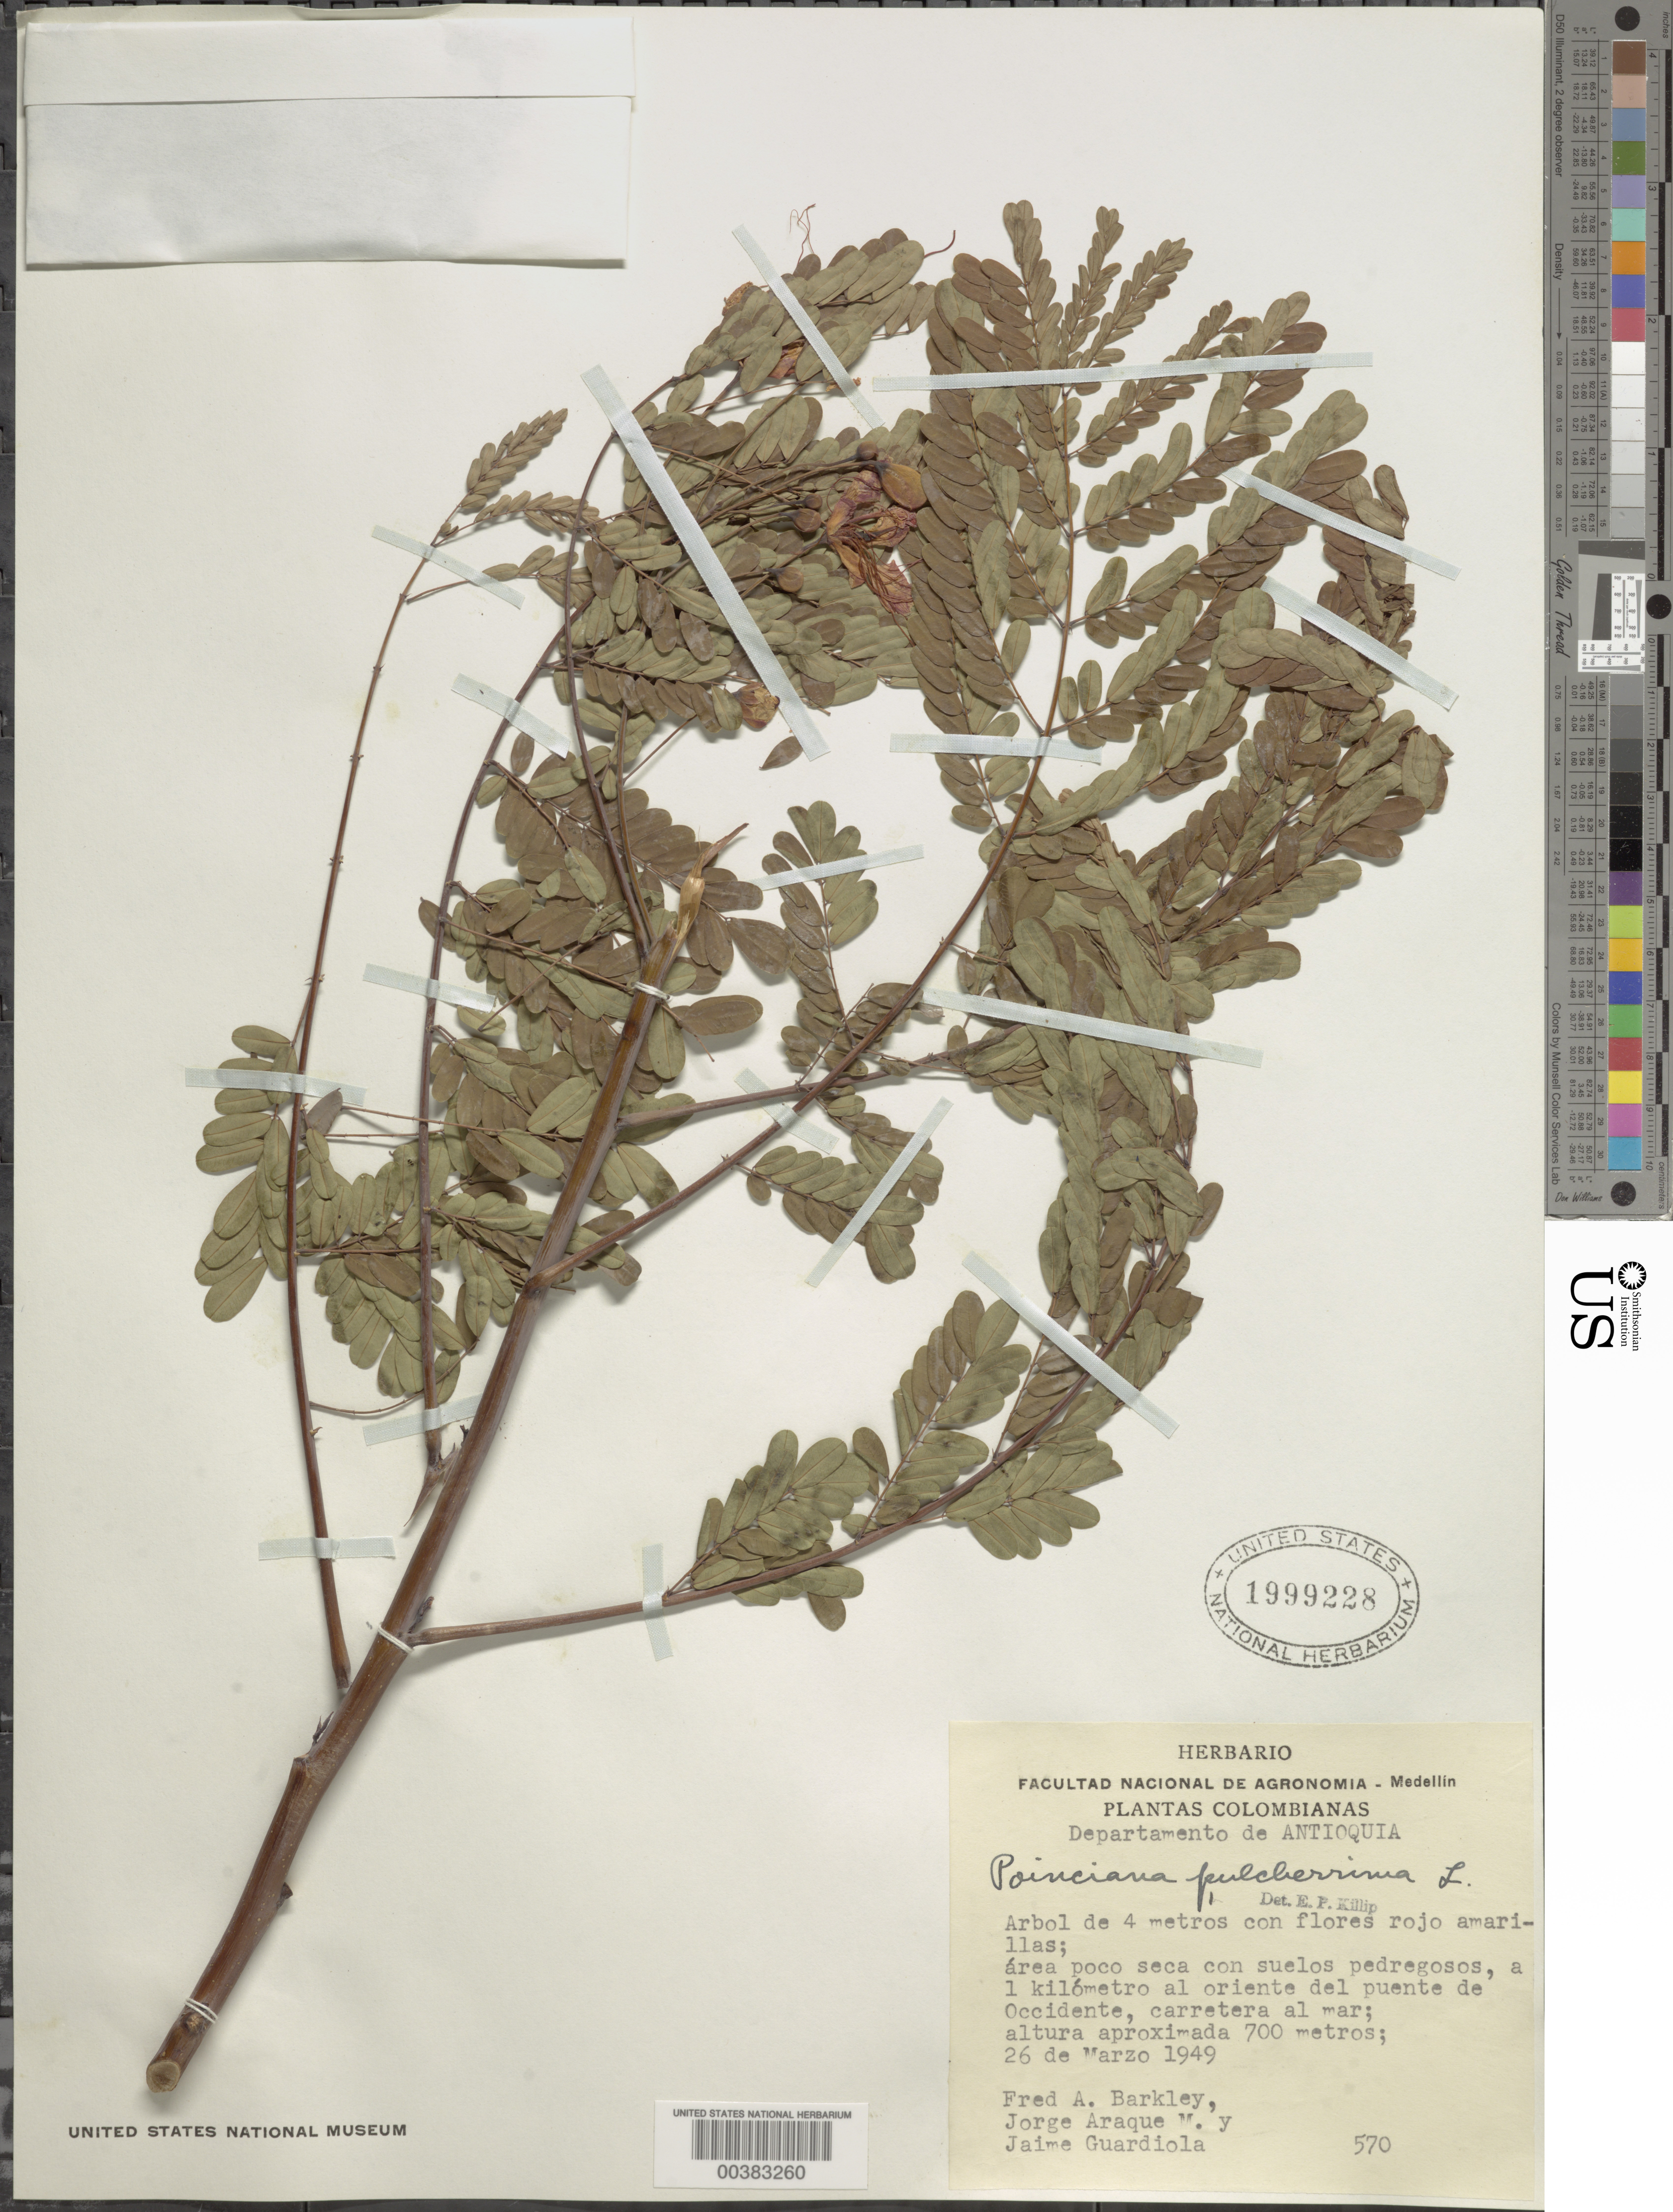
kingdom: Plantae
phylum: Tracheophyta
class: Magnoliopsida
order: Fabales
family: Fabaceae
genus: Caesalpinia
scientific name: Caesalpinia pulcherrima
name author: (L.) Sw.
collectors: F. A. Barkley, J. Araque Molina & J. Guardiola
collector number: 570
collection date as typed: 26 Mar 1949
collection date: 1949-03-26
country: Colombia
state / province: Antioquia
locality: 1 km al oriente del Puente de occidente, Carretera al Mar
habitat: Area poco seca con suelos pedregosos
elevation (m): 700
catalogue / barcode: US 1999228